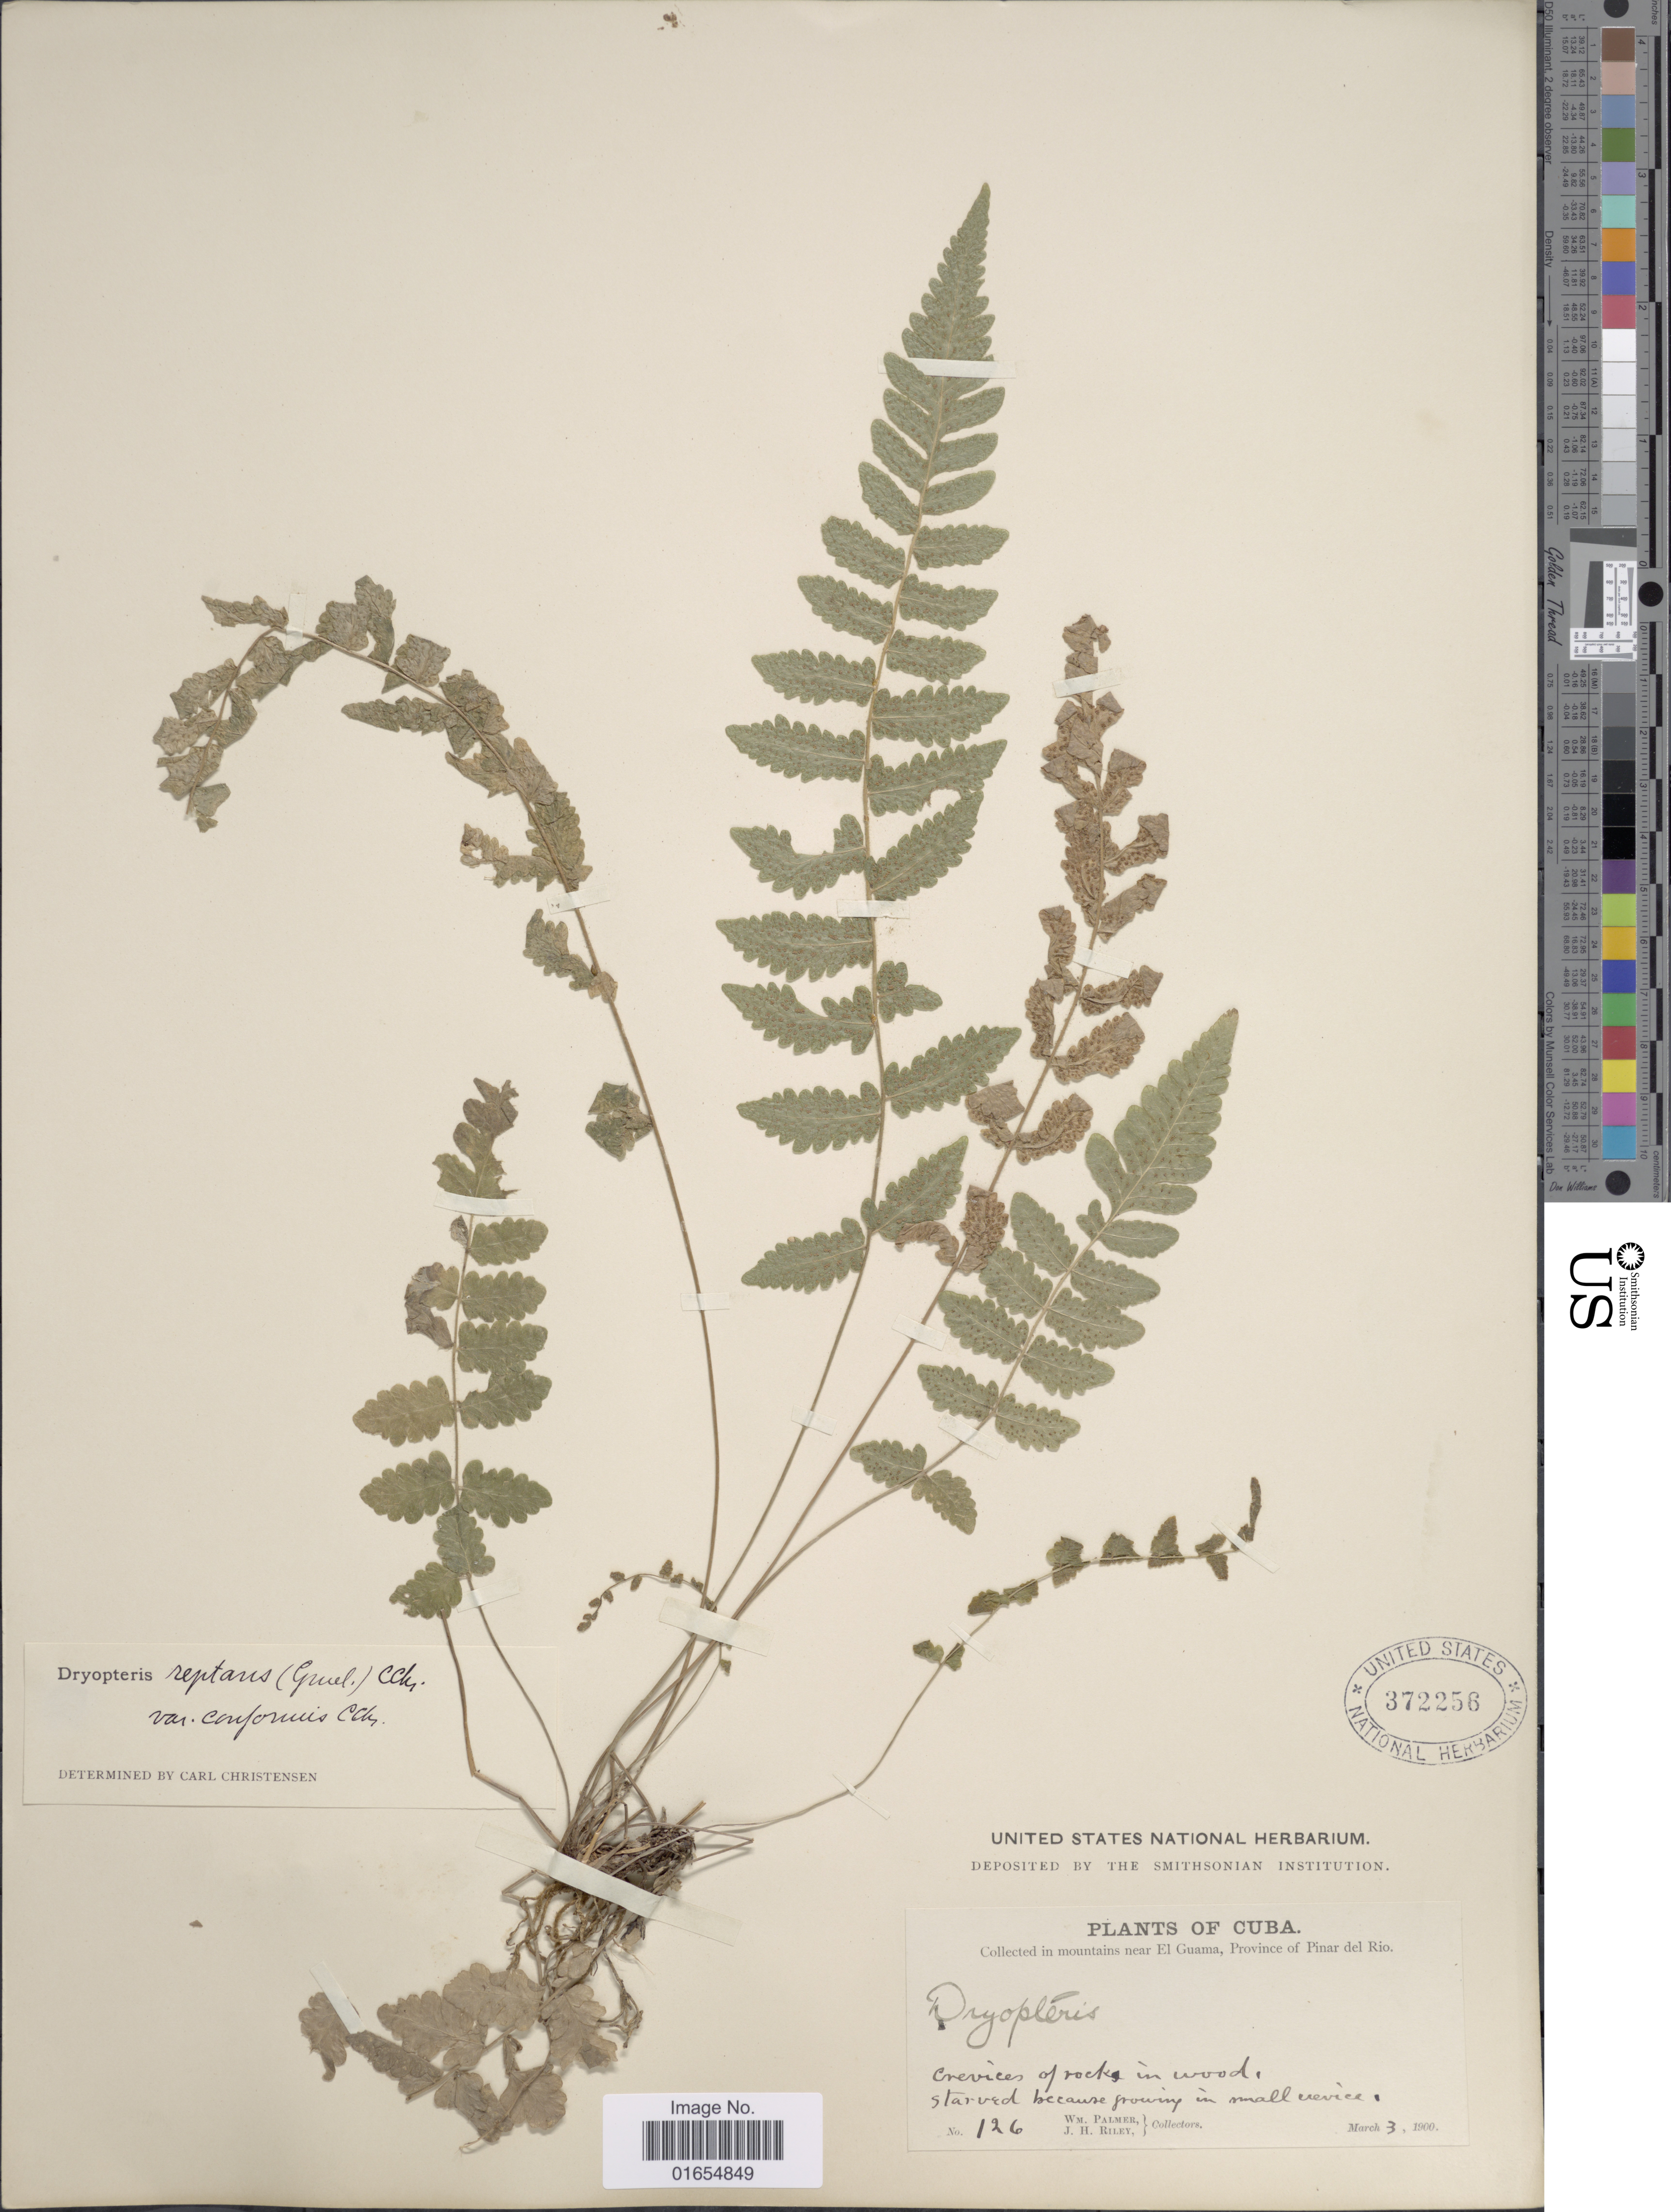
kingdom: Plantae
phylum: Tracheophyta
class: Polypodiopsida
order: Polypodiales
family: Thelypteridaceae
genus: Goniopteris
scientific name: Goniopteris reptans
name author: (J.F. Gmel.) C. Presl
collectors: W. Palmer & J. H. Riley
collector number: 126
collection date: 1900-03-03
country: Cuba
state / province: Pinar del Río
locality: In mountains near El Guama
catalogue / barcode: US 372256